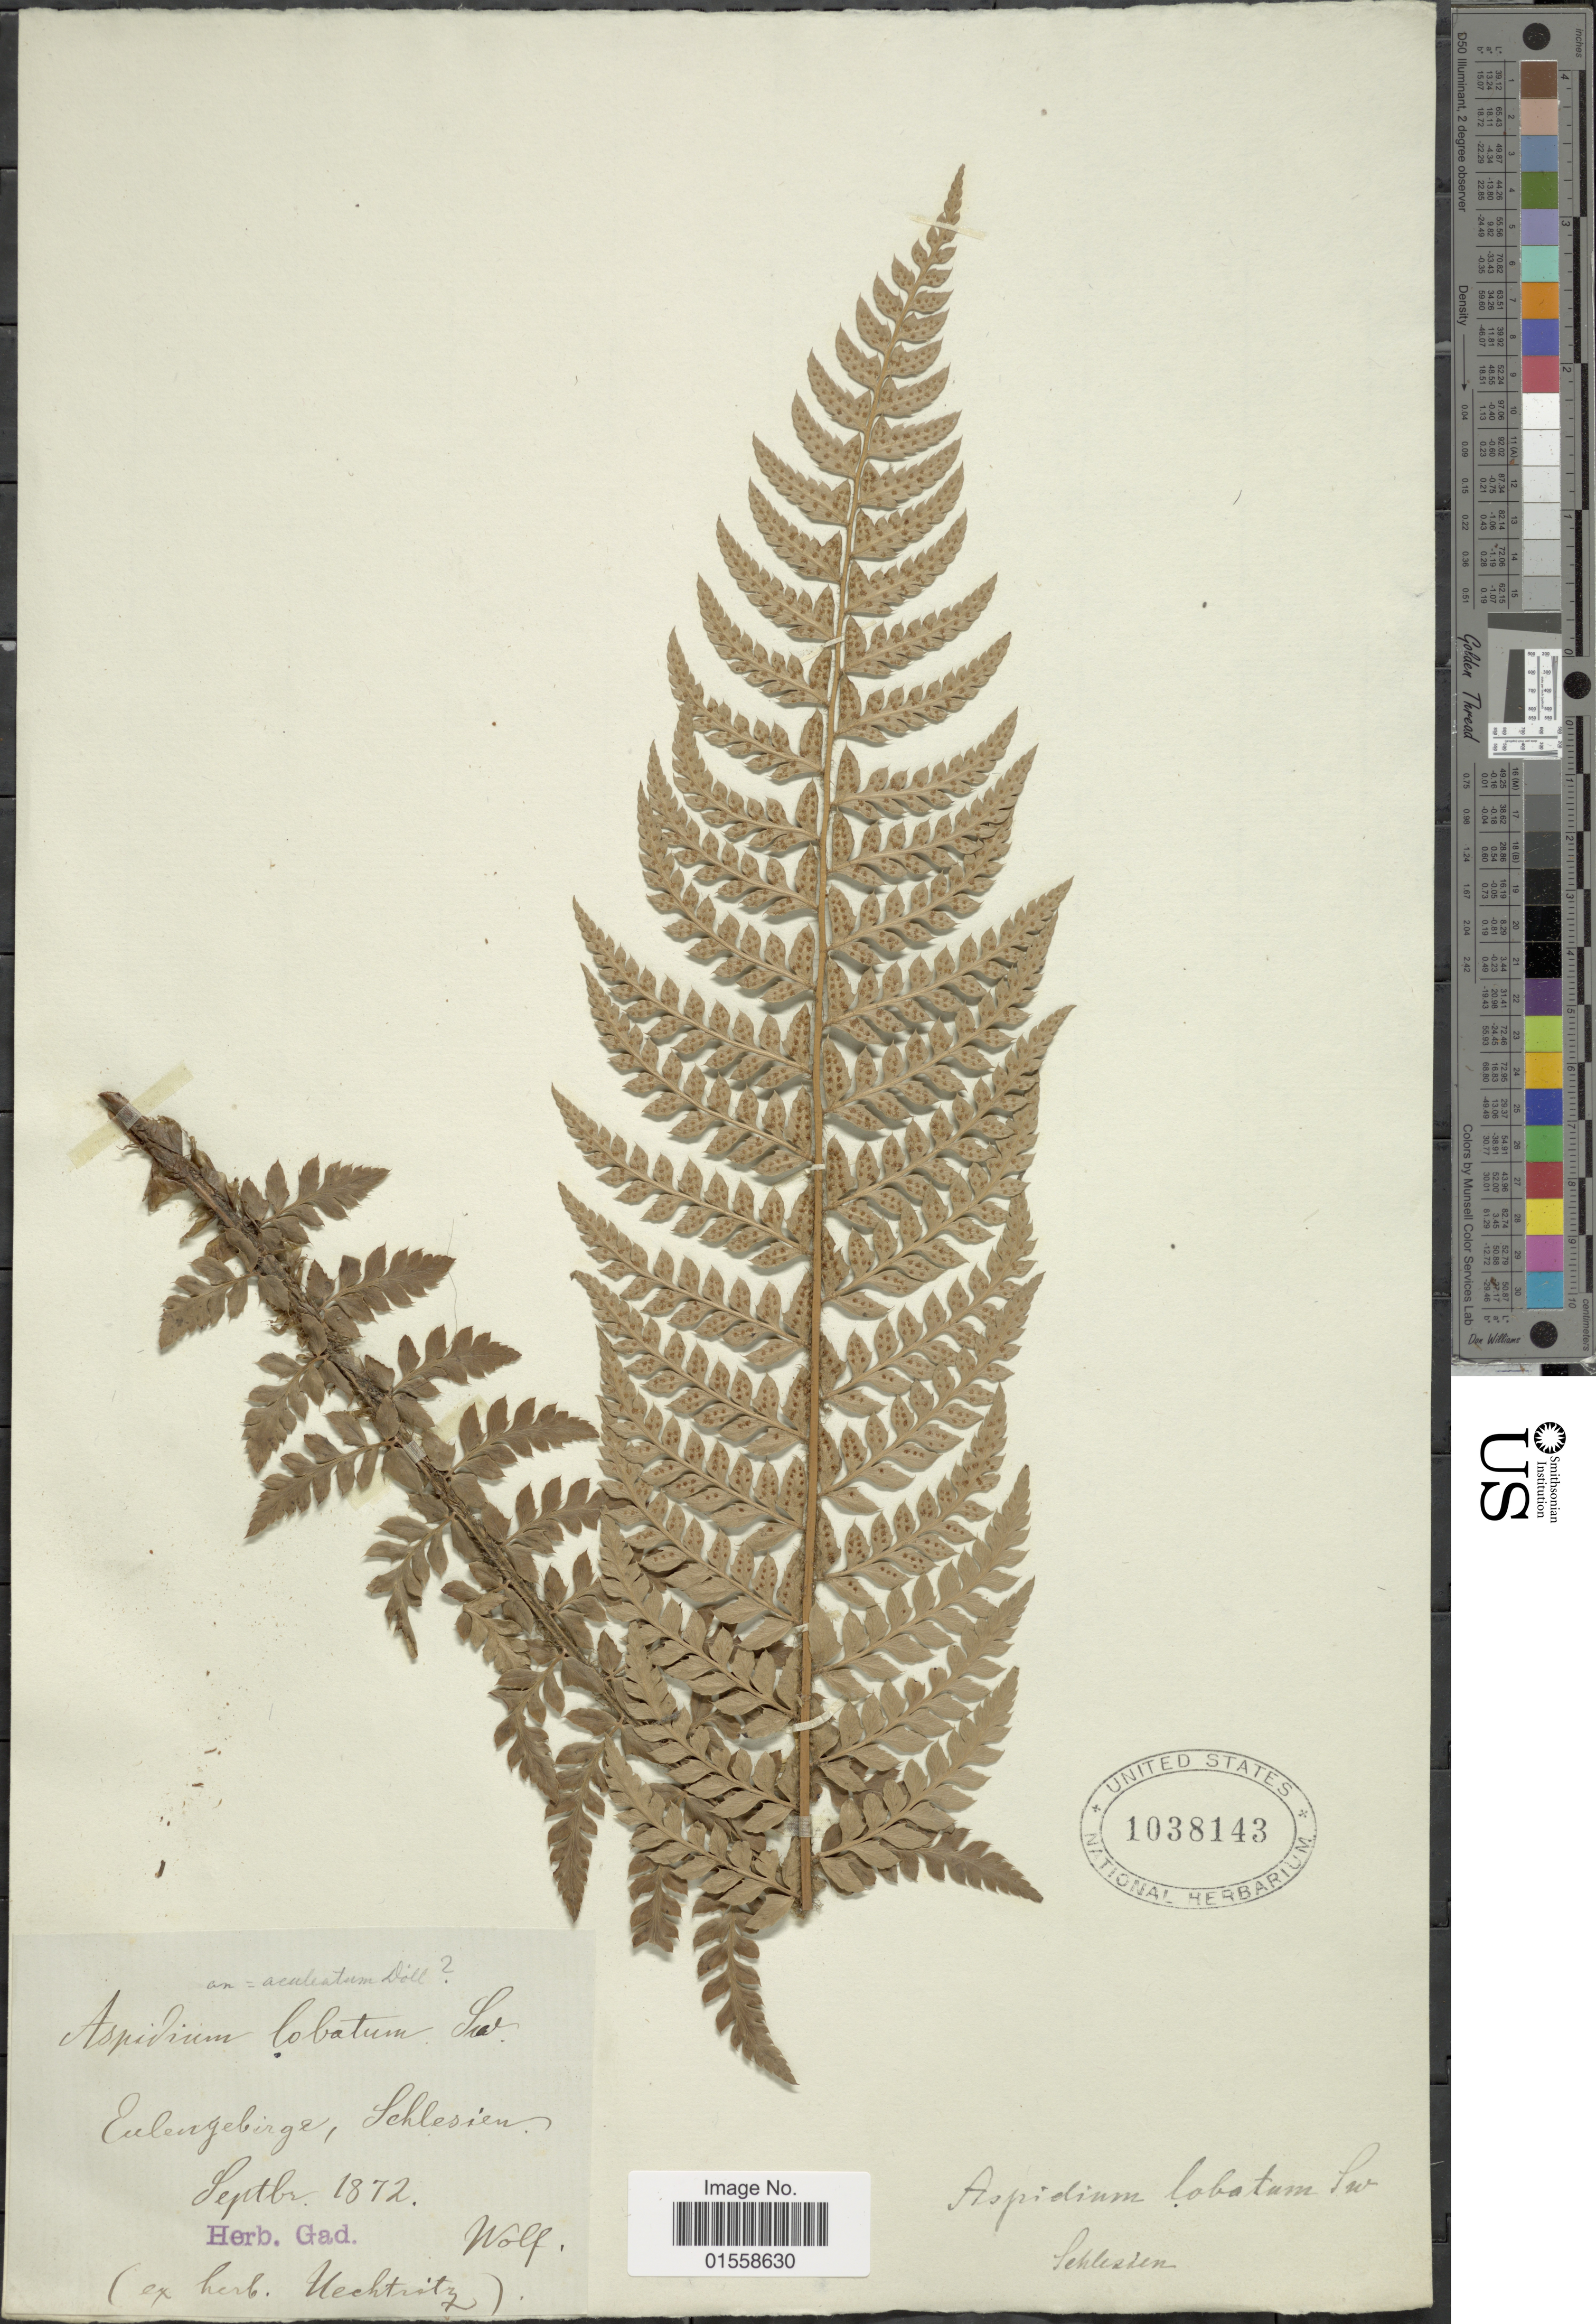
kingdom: Plantae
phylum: Tracheophyta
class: Polypodiopsida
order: Polypodiales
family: Dryopteridaceae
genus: Polystichum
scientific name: Polystichum aculeatum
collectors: -- Wolf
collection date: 1872-09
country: Poland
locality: Eulengebirge, Schlesien. [interpreted]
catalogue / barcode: US 1038143